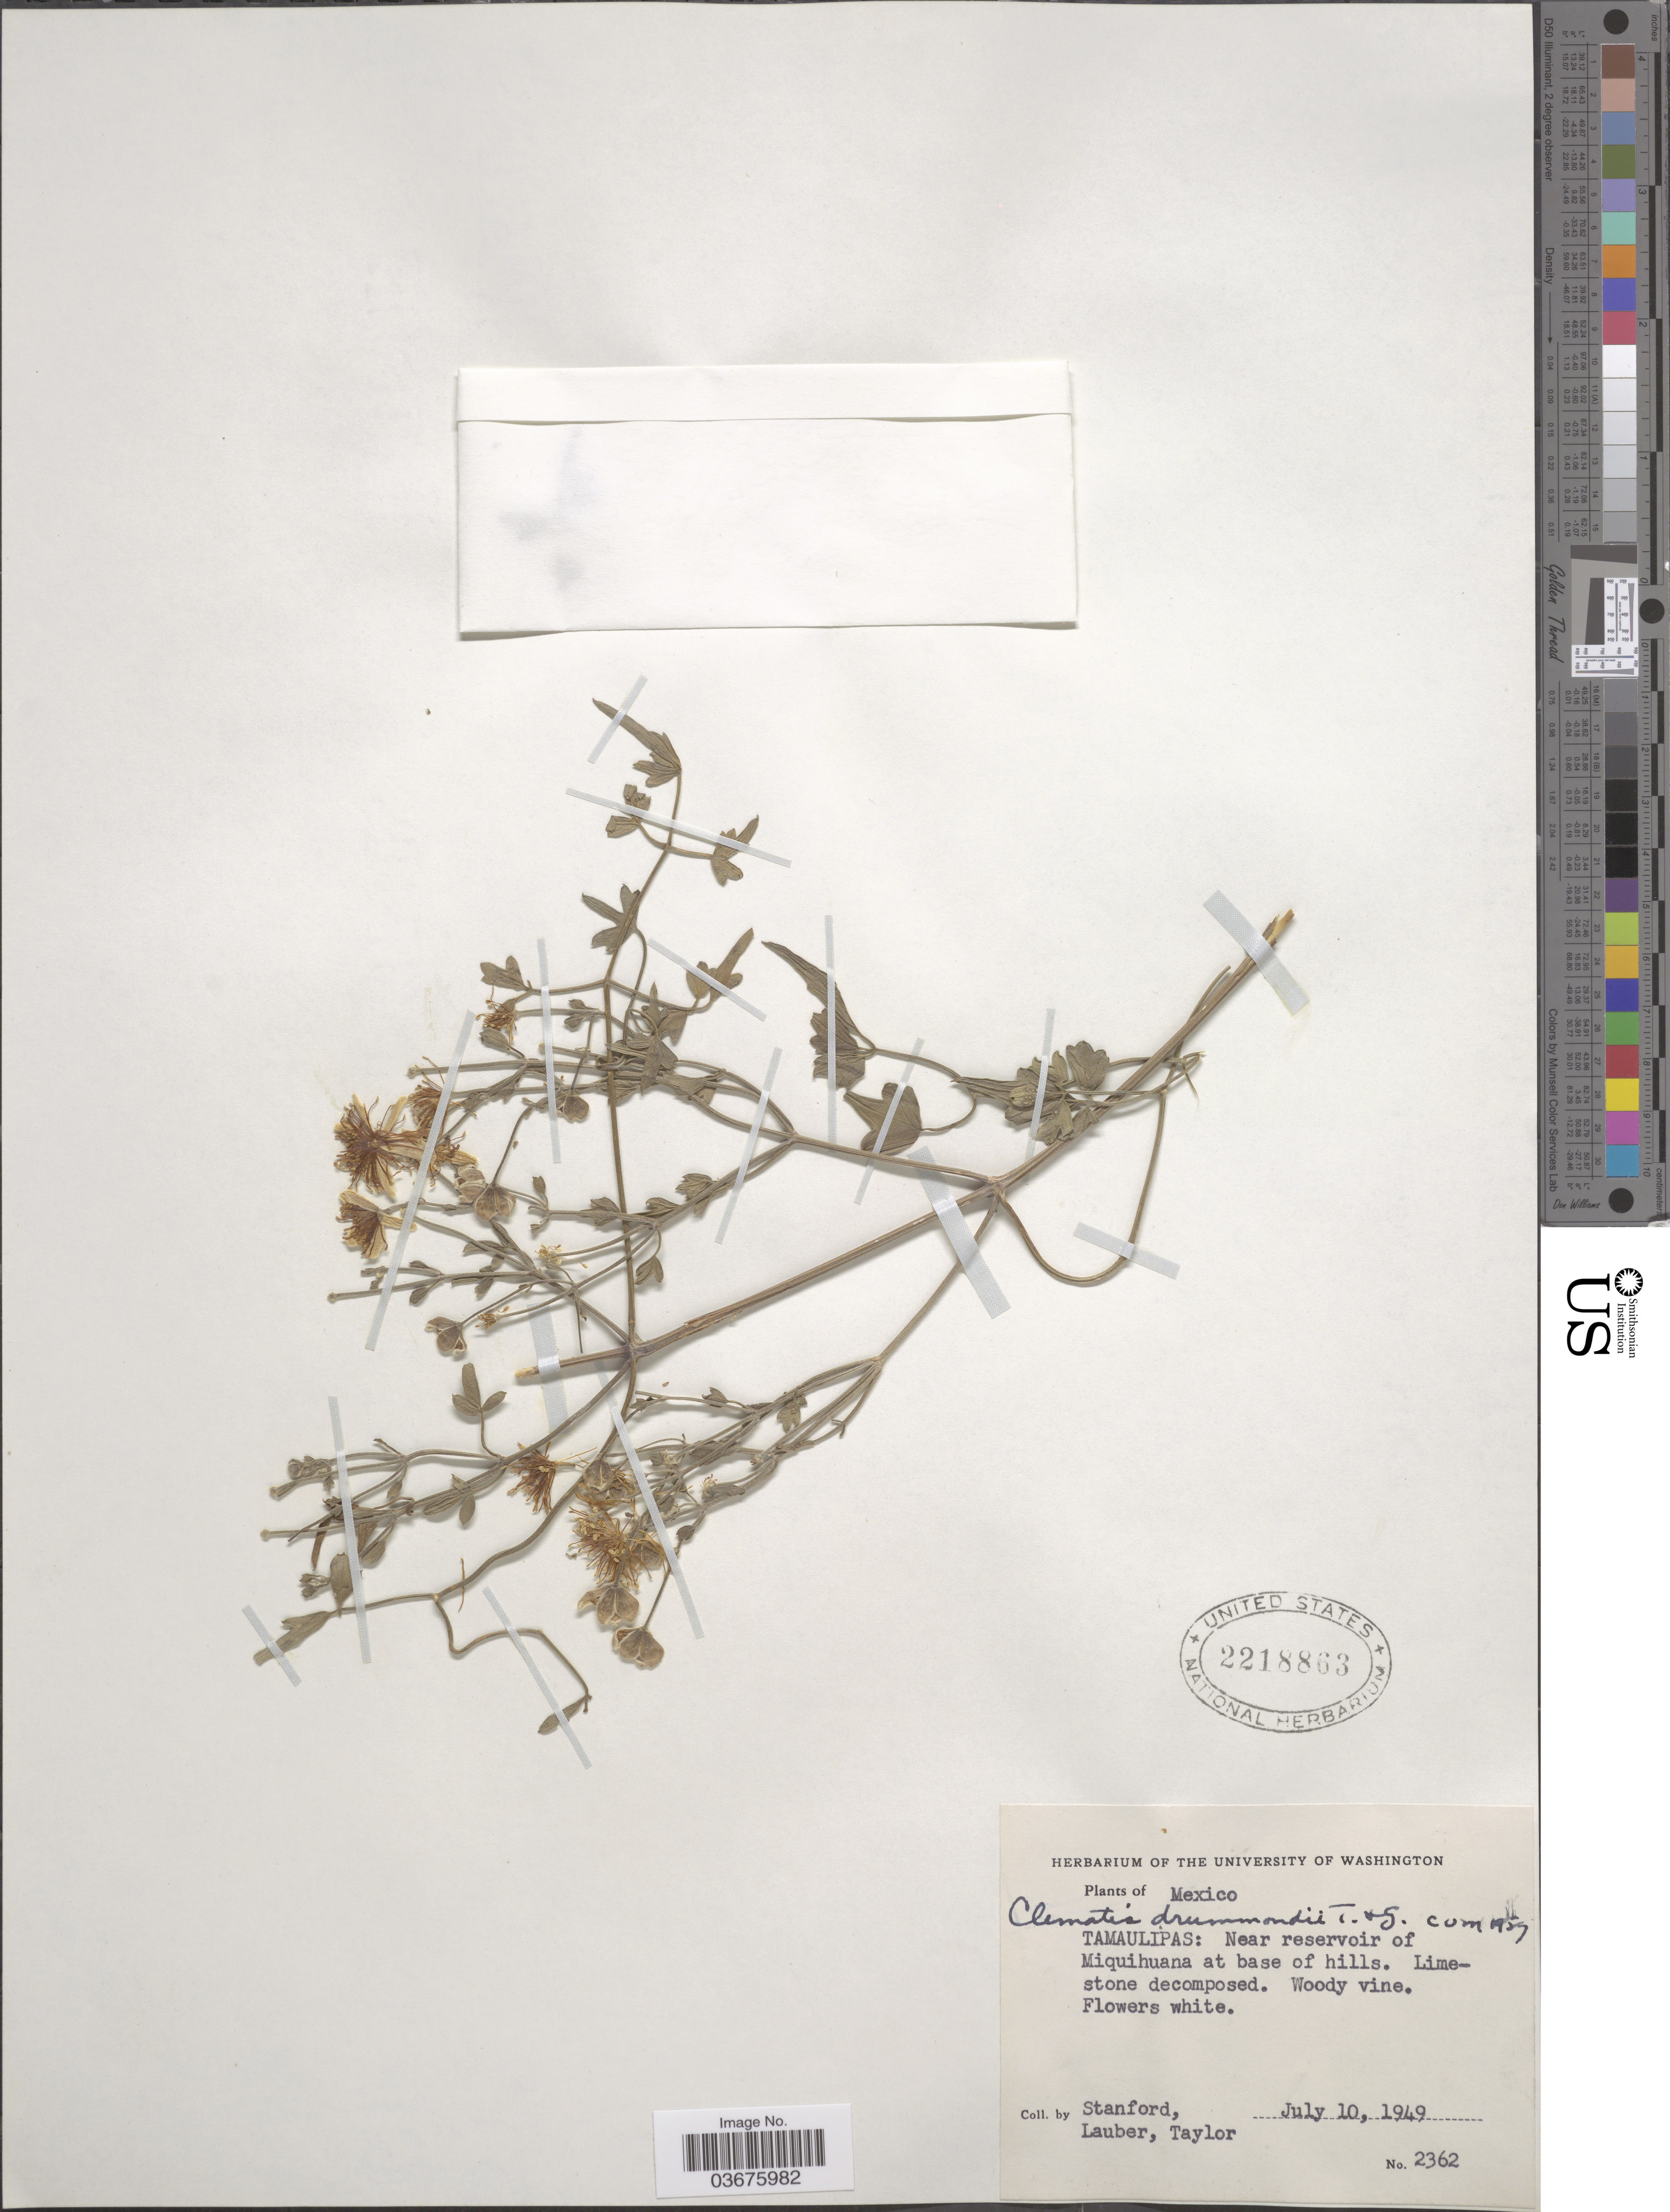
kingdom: Plantae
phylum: Tracheophyta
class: Magnoliopsida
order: Ranunculales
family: Ranunculaceae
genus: Clematis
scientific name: Clematis drummondii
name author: Torr. & A. Gray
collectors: -. Stanford, Lauber, -- & -- Taylor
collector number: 2362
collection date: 1949-07-10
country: Mexico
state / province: Tamaulipas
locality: Near reservoir of Miquihuana at base of hills.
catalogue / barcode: US 2218863